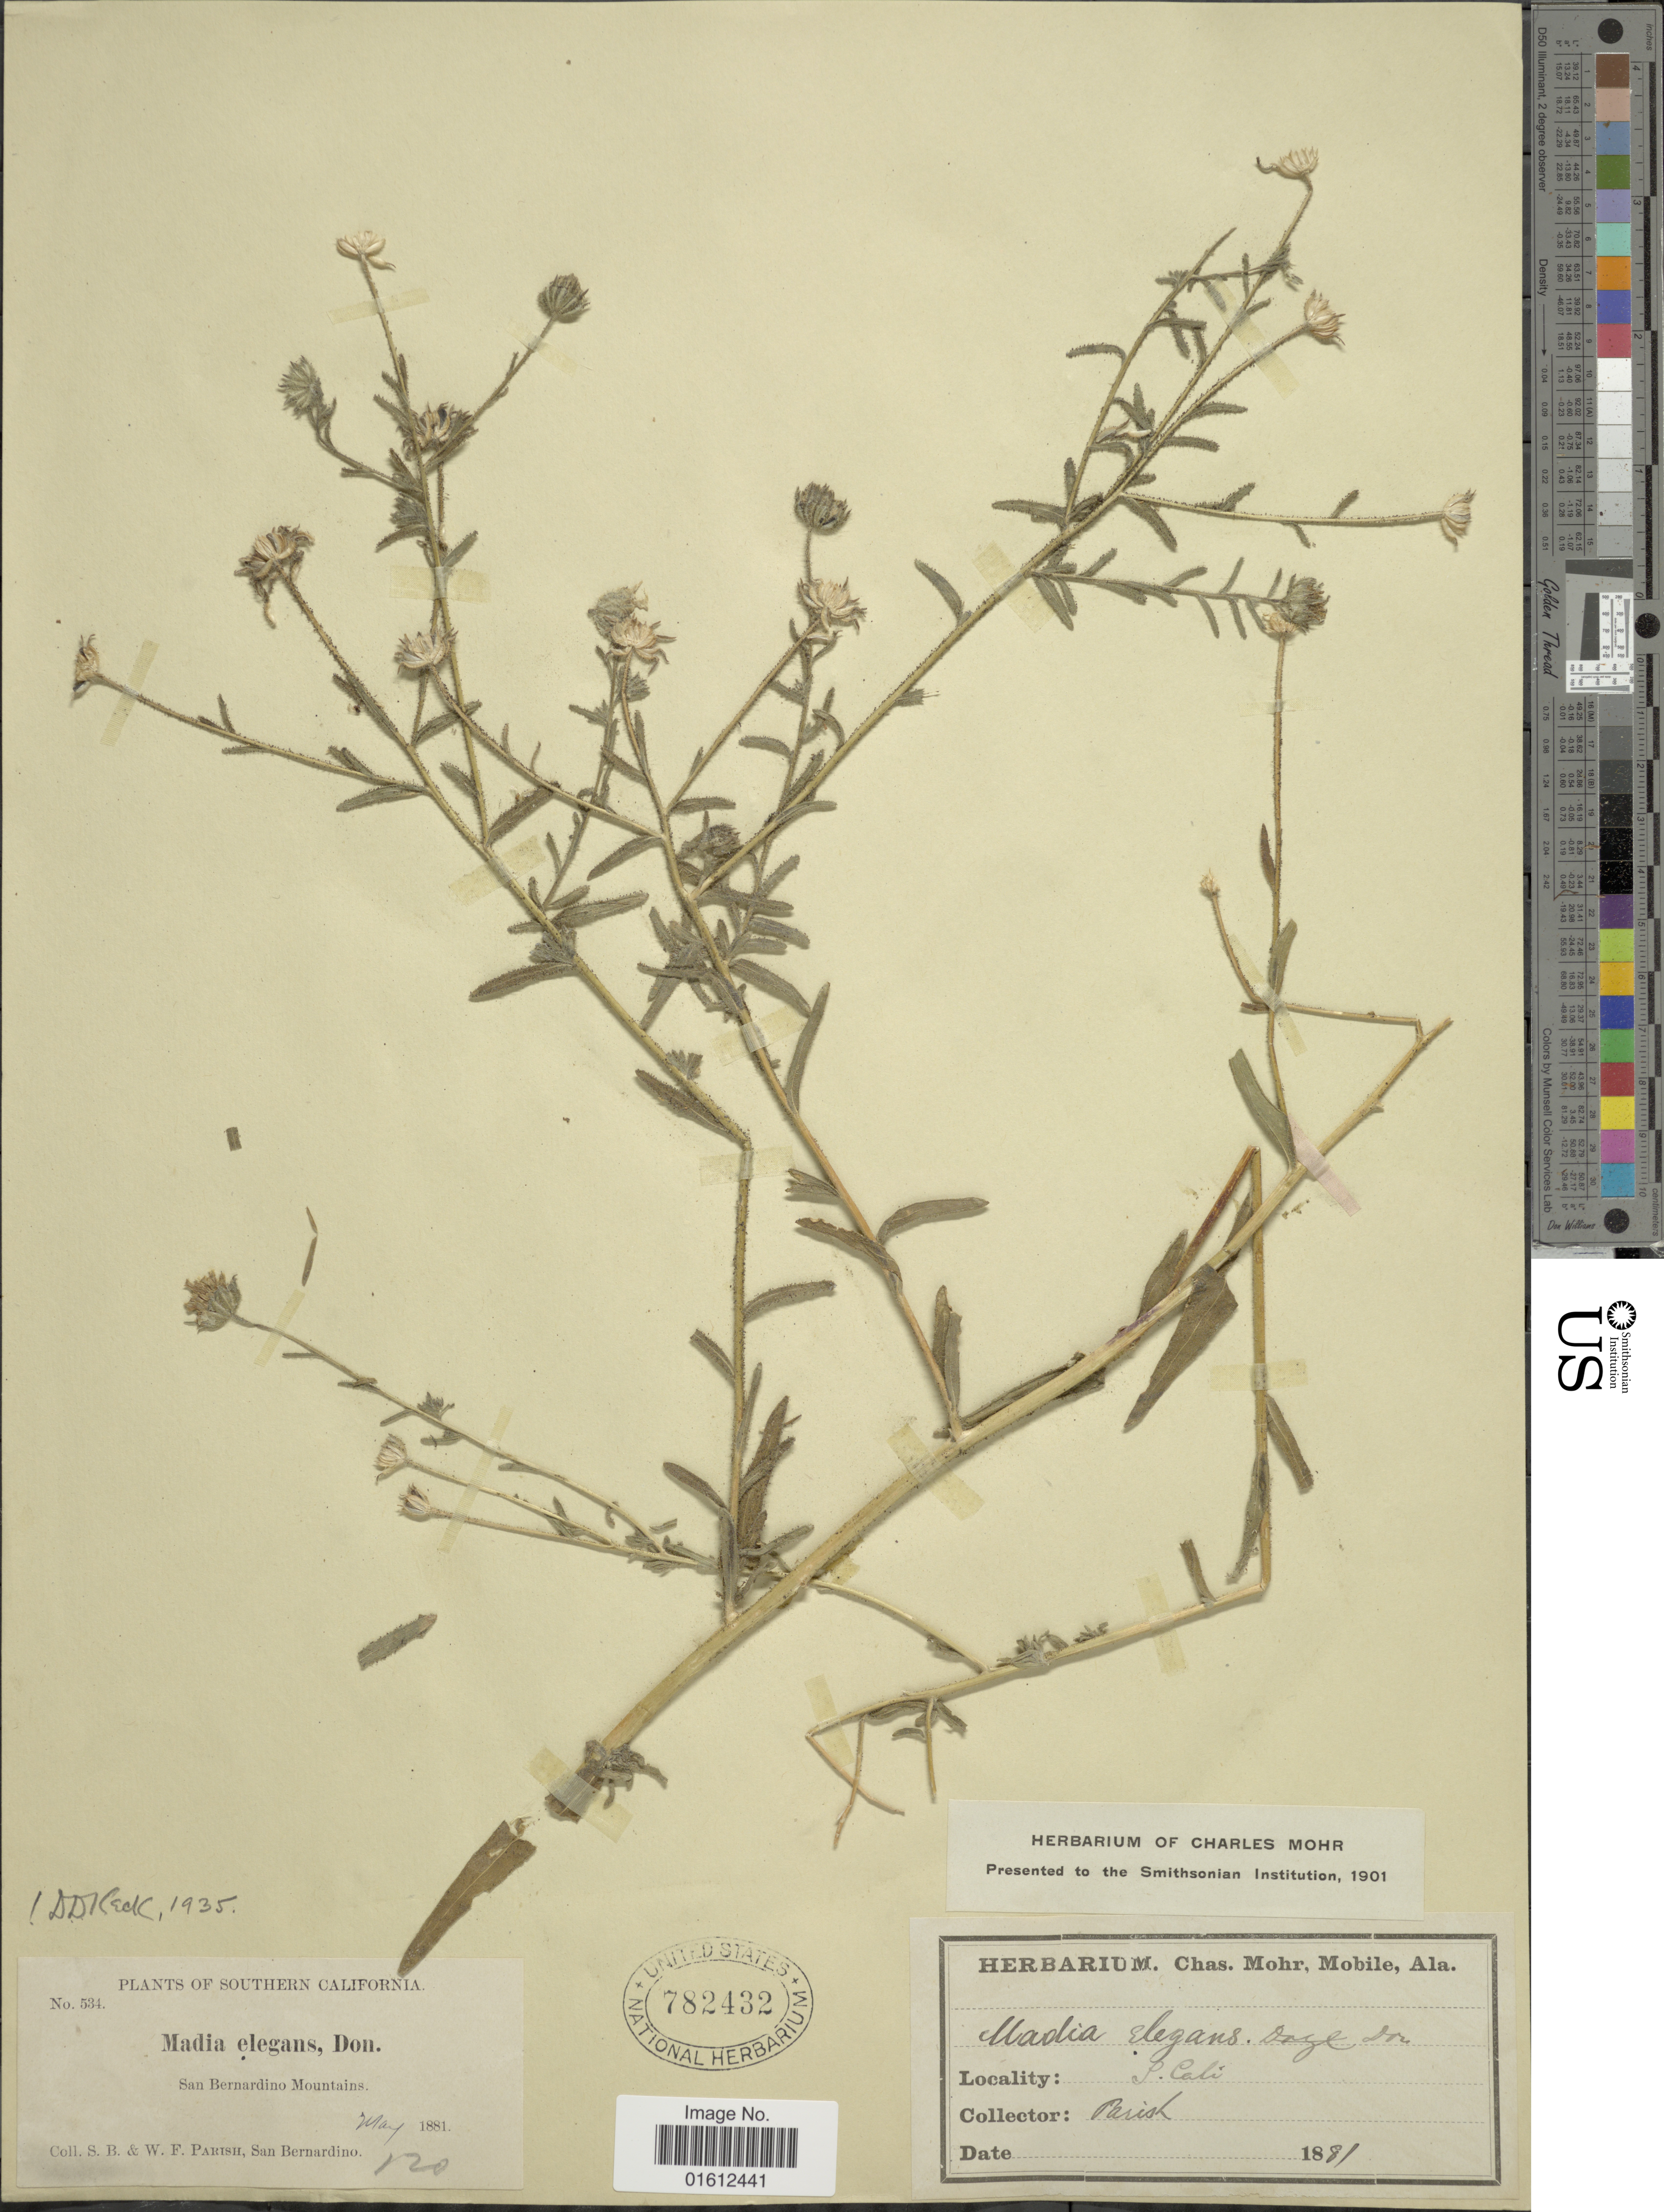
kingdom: Plantae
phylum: Tracheophyta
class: Magnoliopsida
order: Asterales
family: Asteraceae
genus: Madia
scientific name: Madia elegans subsp. elegans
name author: D. Don ex Lindl.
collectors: S. B. Parish & W. F. Parish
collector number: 534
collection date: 1881-05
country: United States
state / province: California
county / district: San Bernardino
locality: Southern California. San Bernardino Mountains.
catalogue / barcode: US 782432